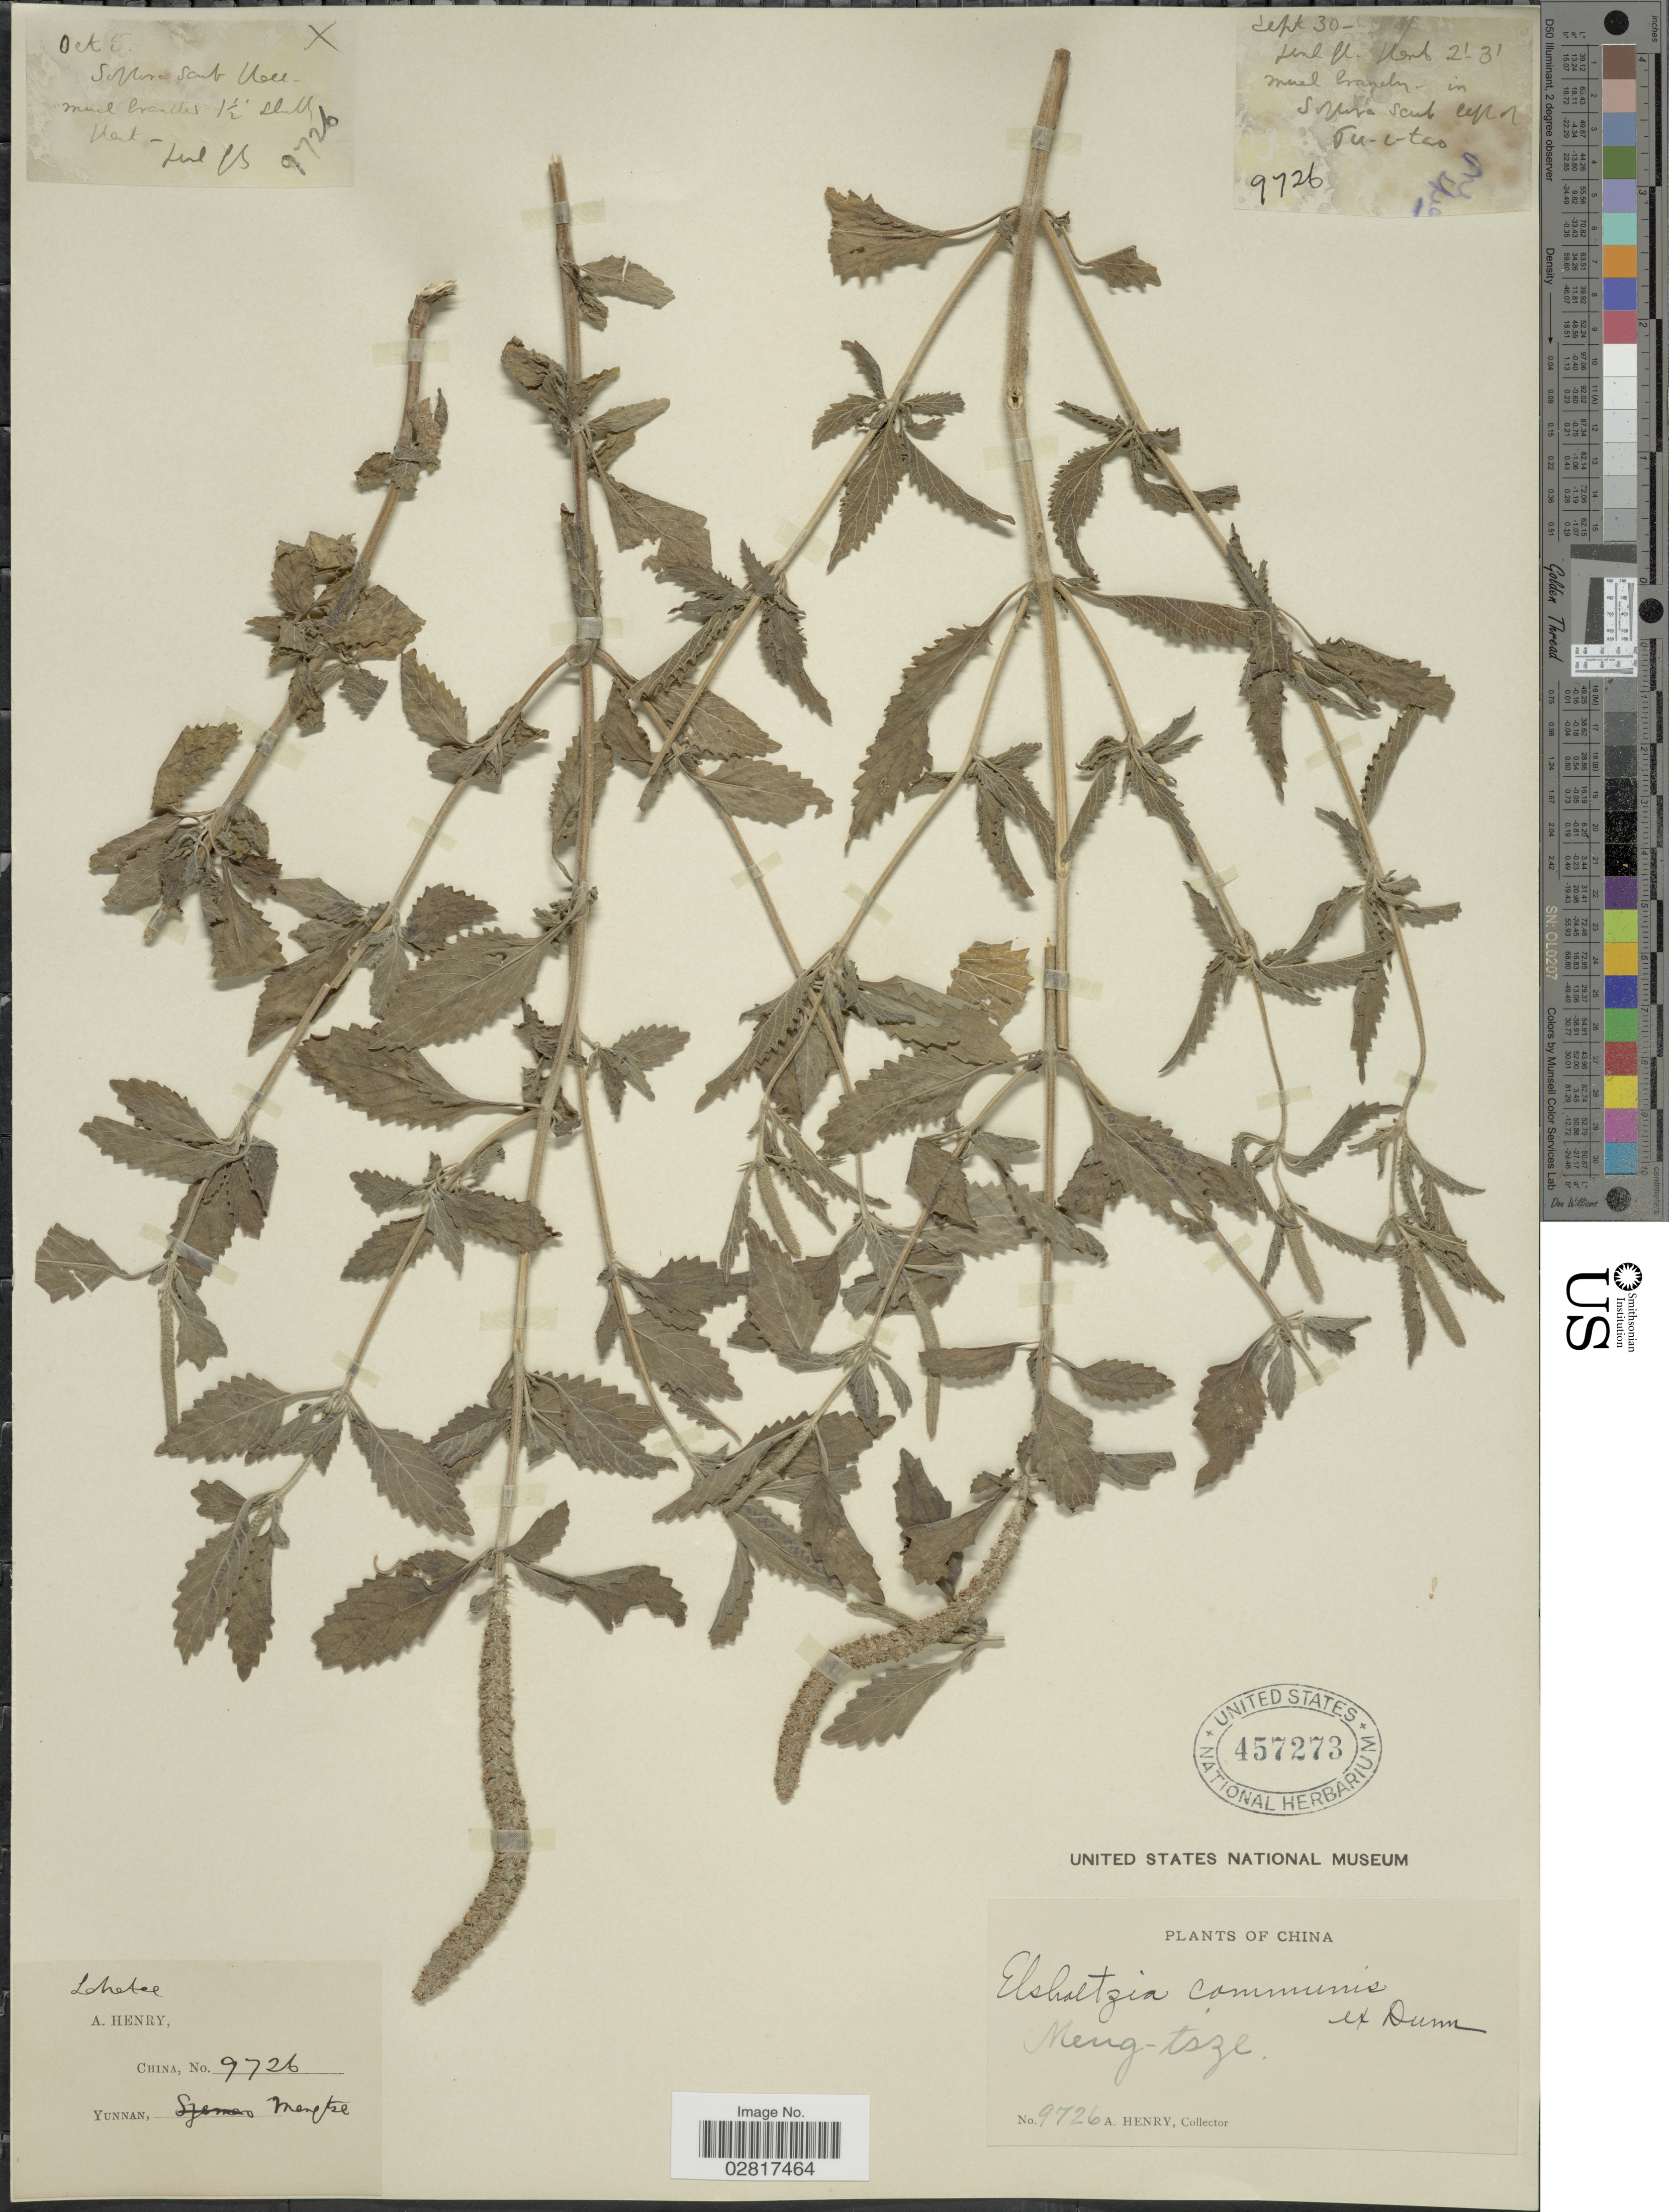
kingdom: Plantae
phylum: Tracheophyta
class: Magnoliopsida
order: Lamiales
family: Lamiaceae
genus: Elsholtzia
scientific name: Elsholtzia communis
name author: (Collett & Hemsl.) Diels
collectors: A. Henry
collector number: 9726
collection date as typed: Transcribed d/m/y: /9/30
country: China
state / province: Yunnan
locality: Meng-tsze.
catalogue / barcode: US 457273